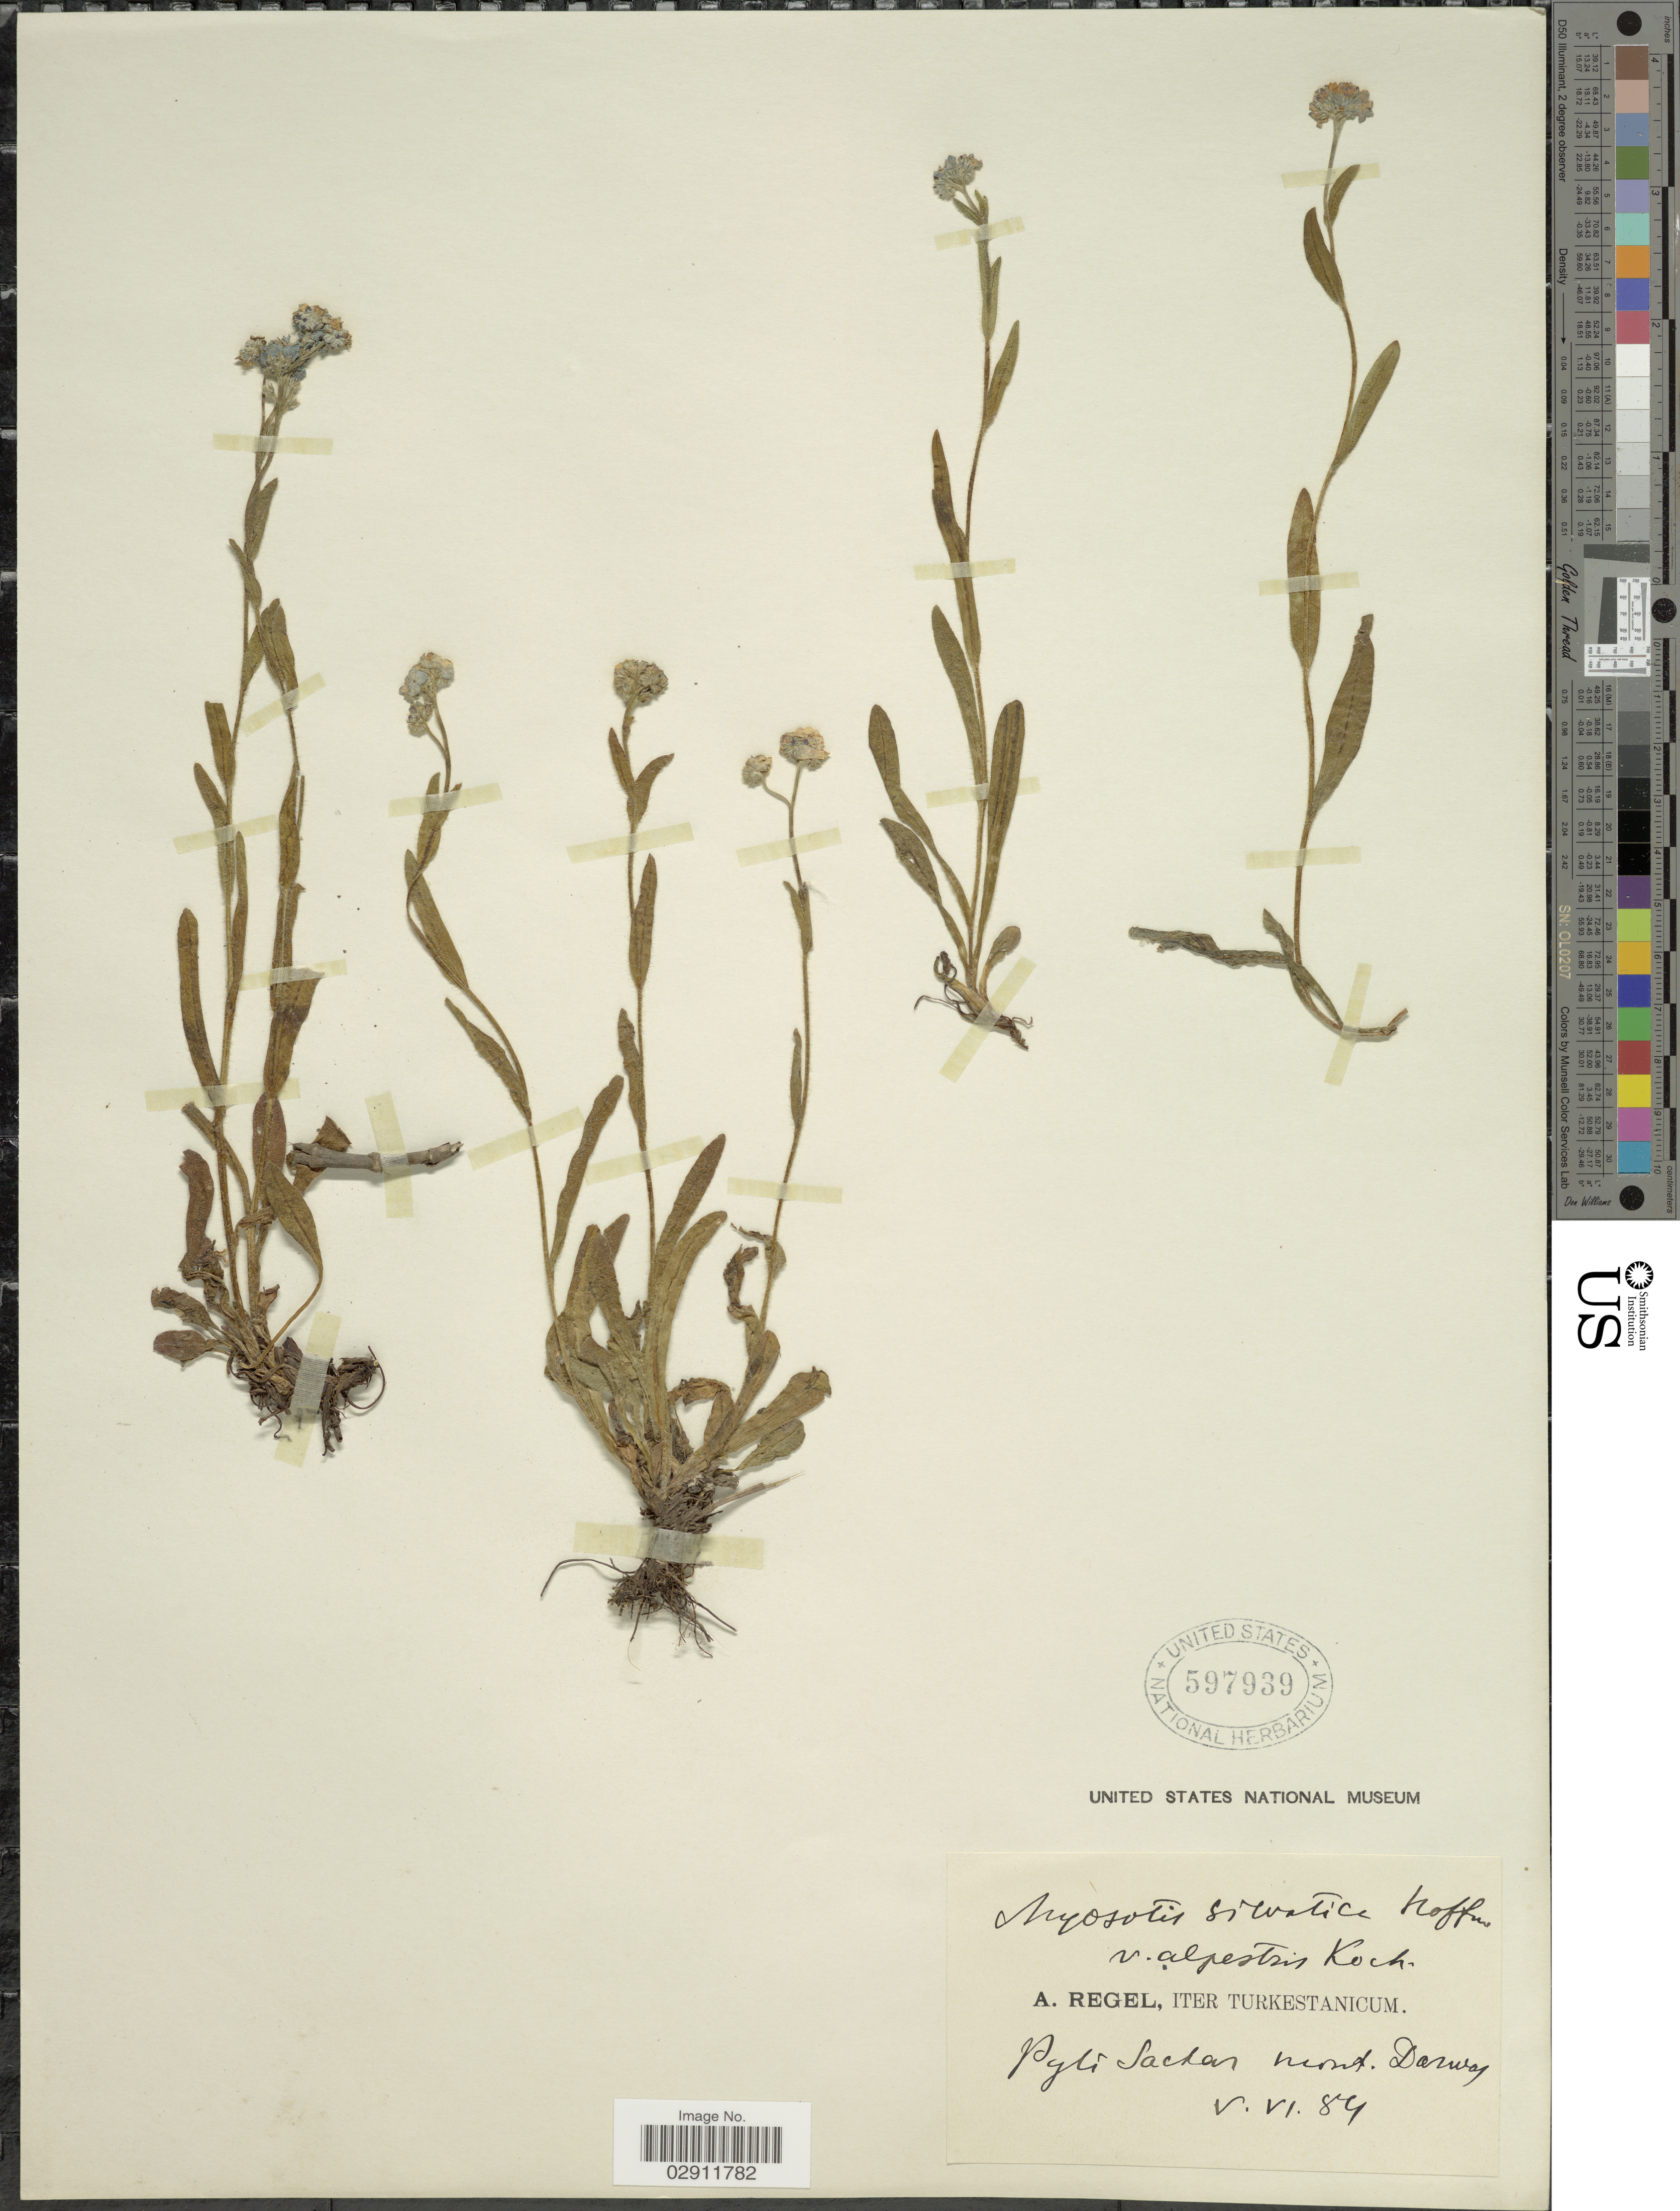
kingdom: Plantae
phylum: Tracheophyta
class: Magnoliopsida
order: Boraginales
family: Boraginaceae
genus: Myosotis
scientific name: Myosotis alpestris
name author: F.W. Schmidt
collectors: A. Regel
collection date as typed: Transcribed d/m/y: /5/84 to /6/84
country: Afghanistan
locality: Iter Turkestanicum. Pylisackar mont. Darwaj.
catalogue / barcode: US 597939